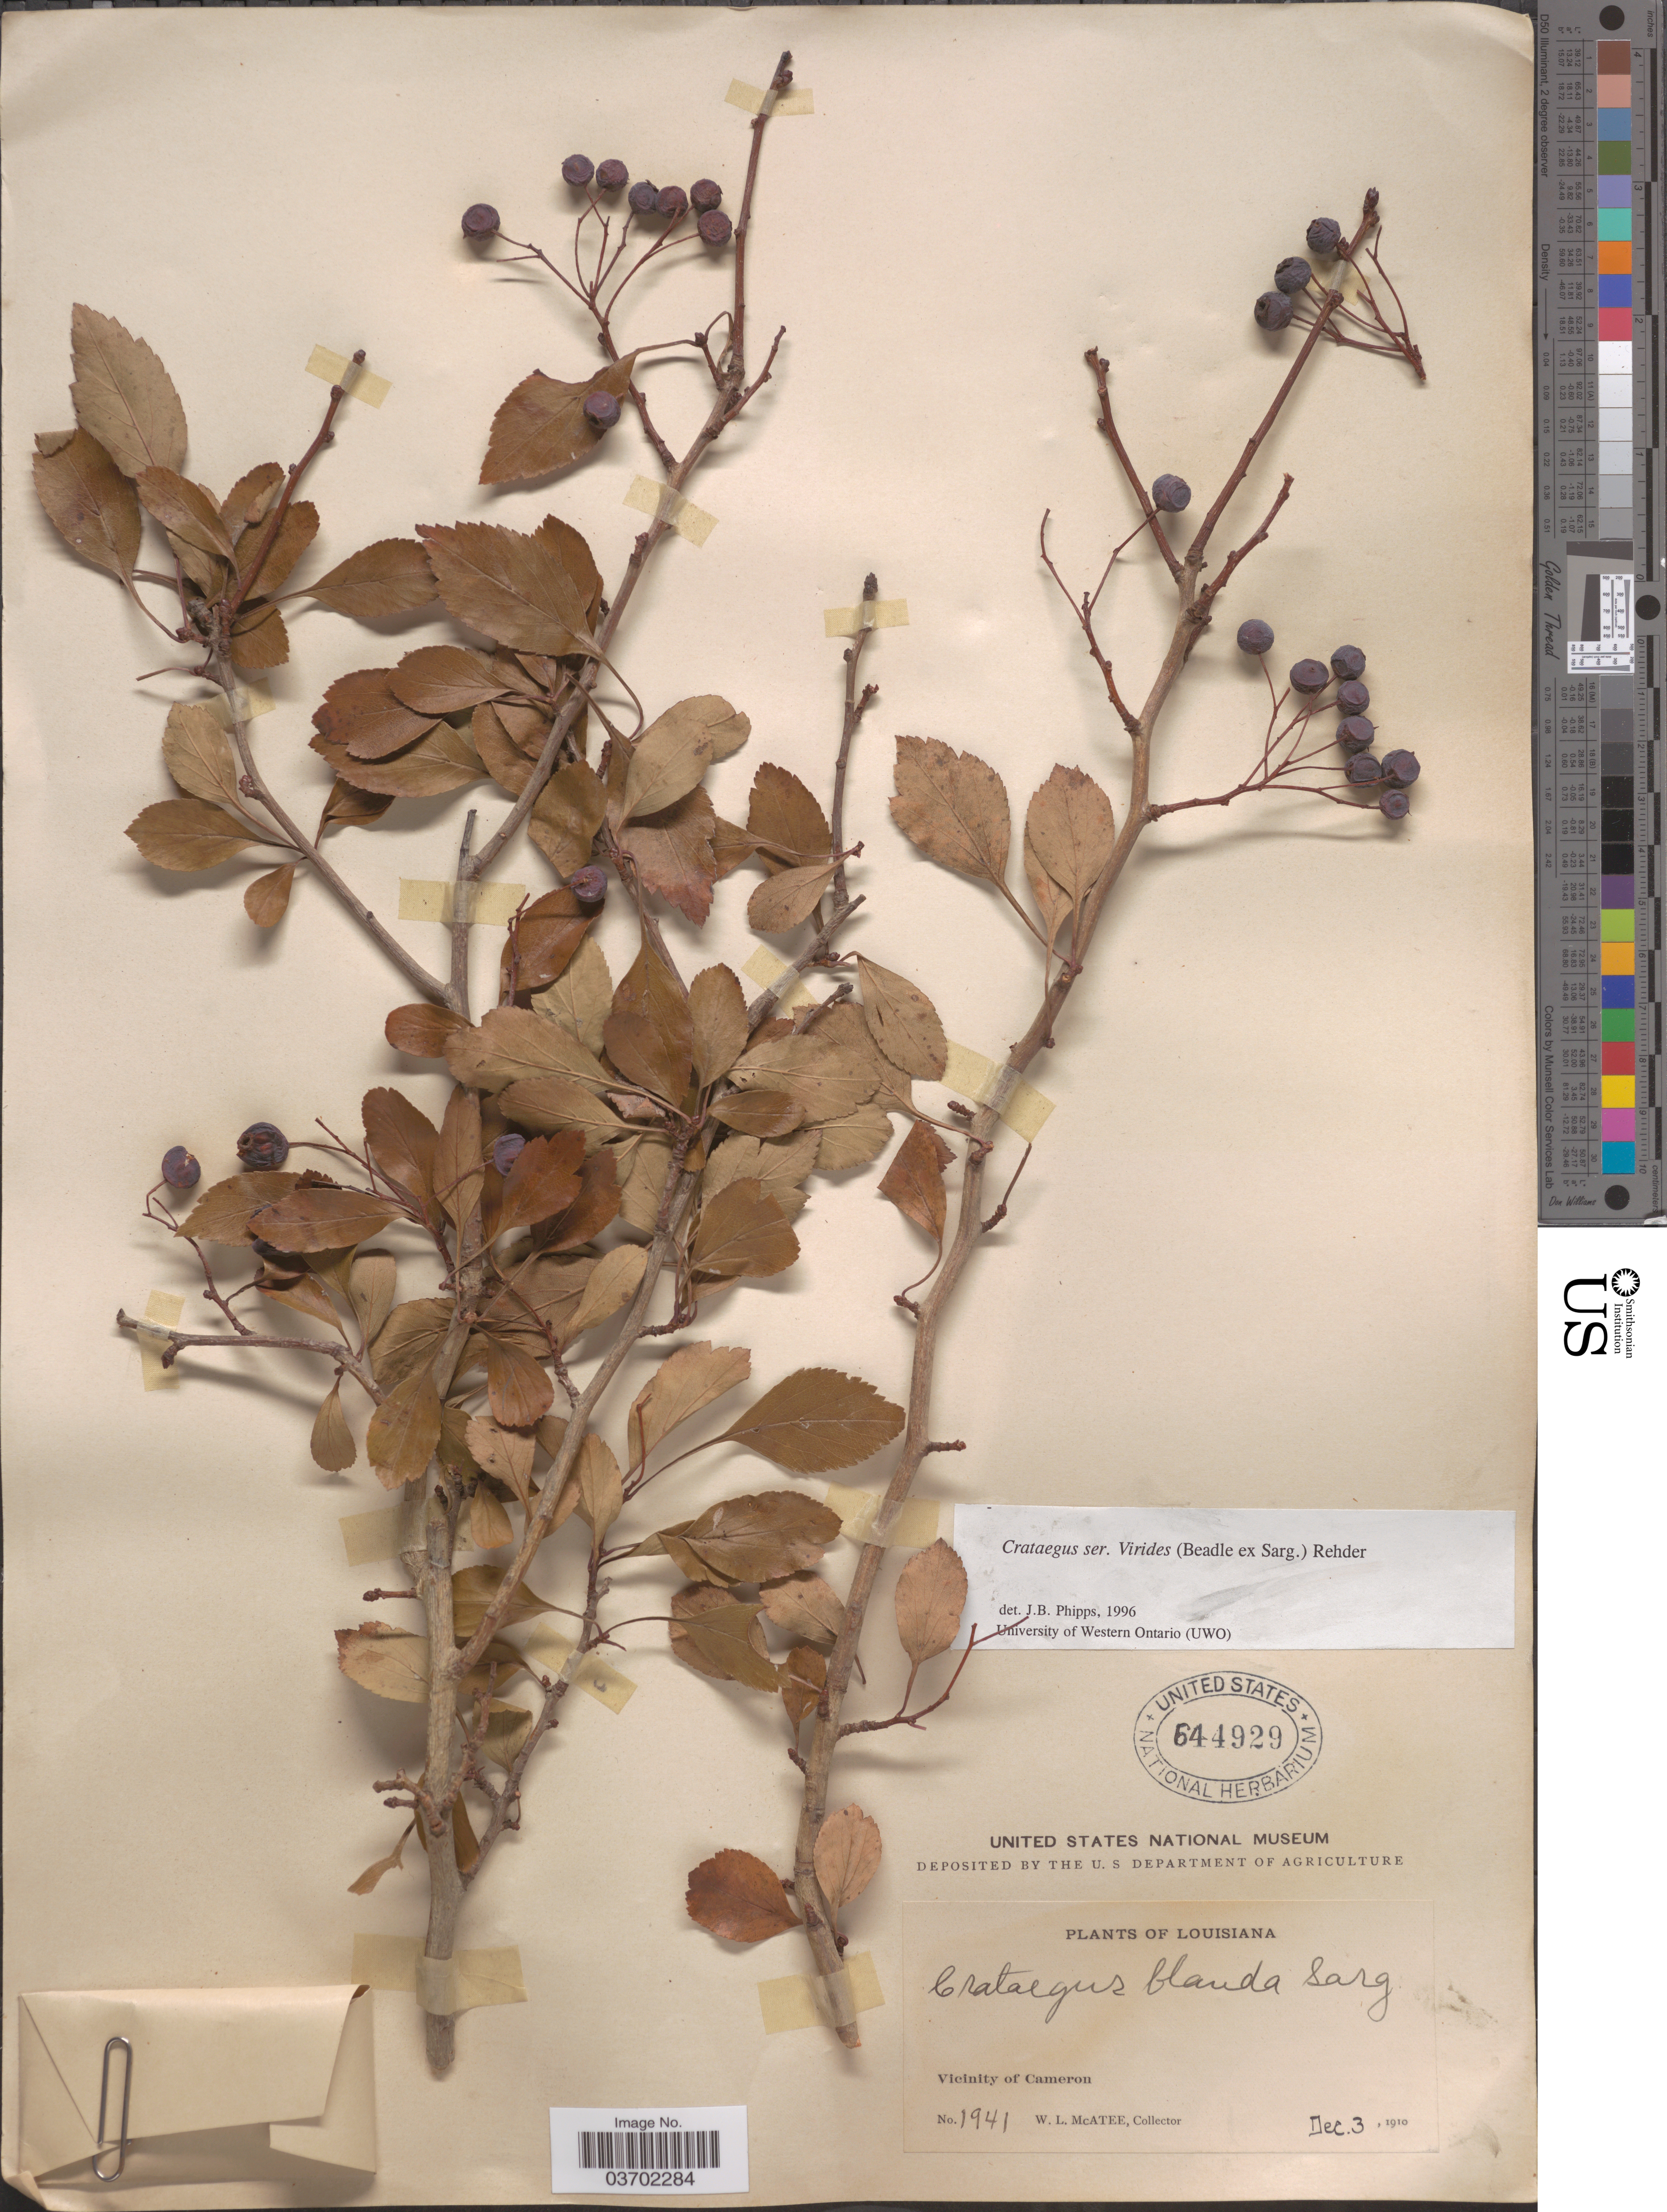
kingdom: Plantae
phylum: Tracheophyta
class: Magnoliopsida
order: Rosales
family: Rosaceae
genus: Crataegus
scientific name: Crataegus viridis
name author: L.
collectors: W. McAtee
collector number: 1941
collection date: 1910-12-03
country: United States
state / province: Louisiana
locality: Vicinity of Cameron.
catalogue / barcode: US 644929